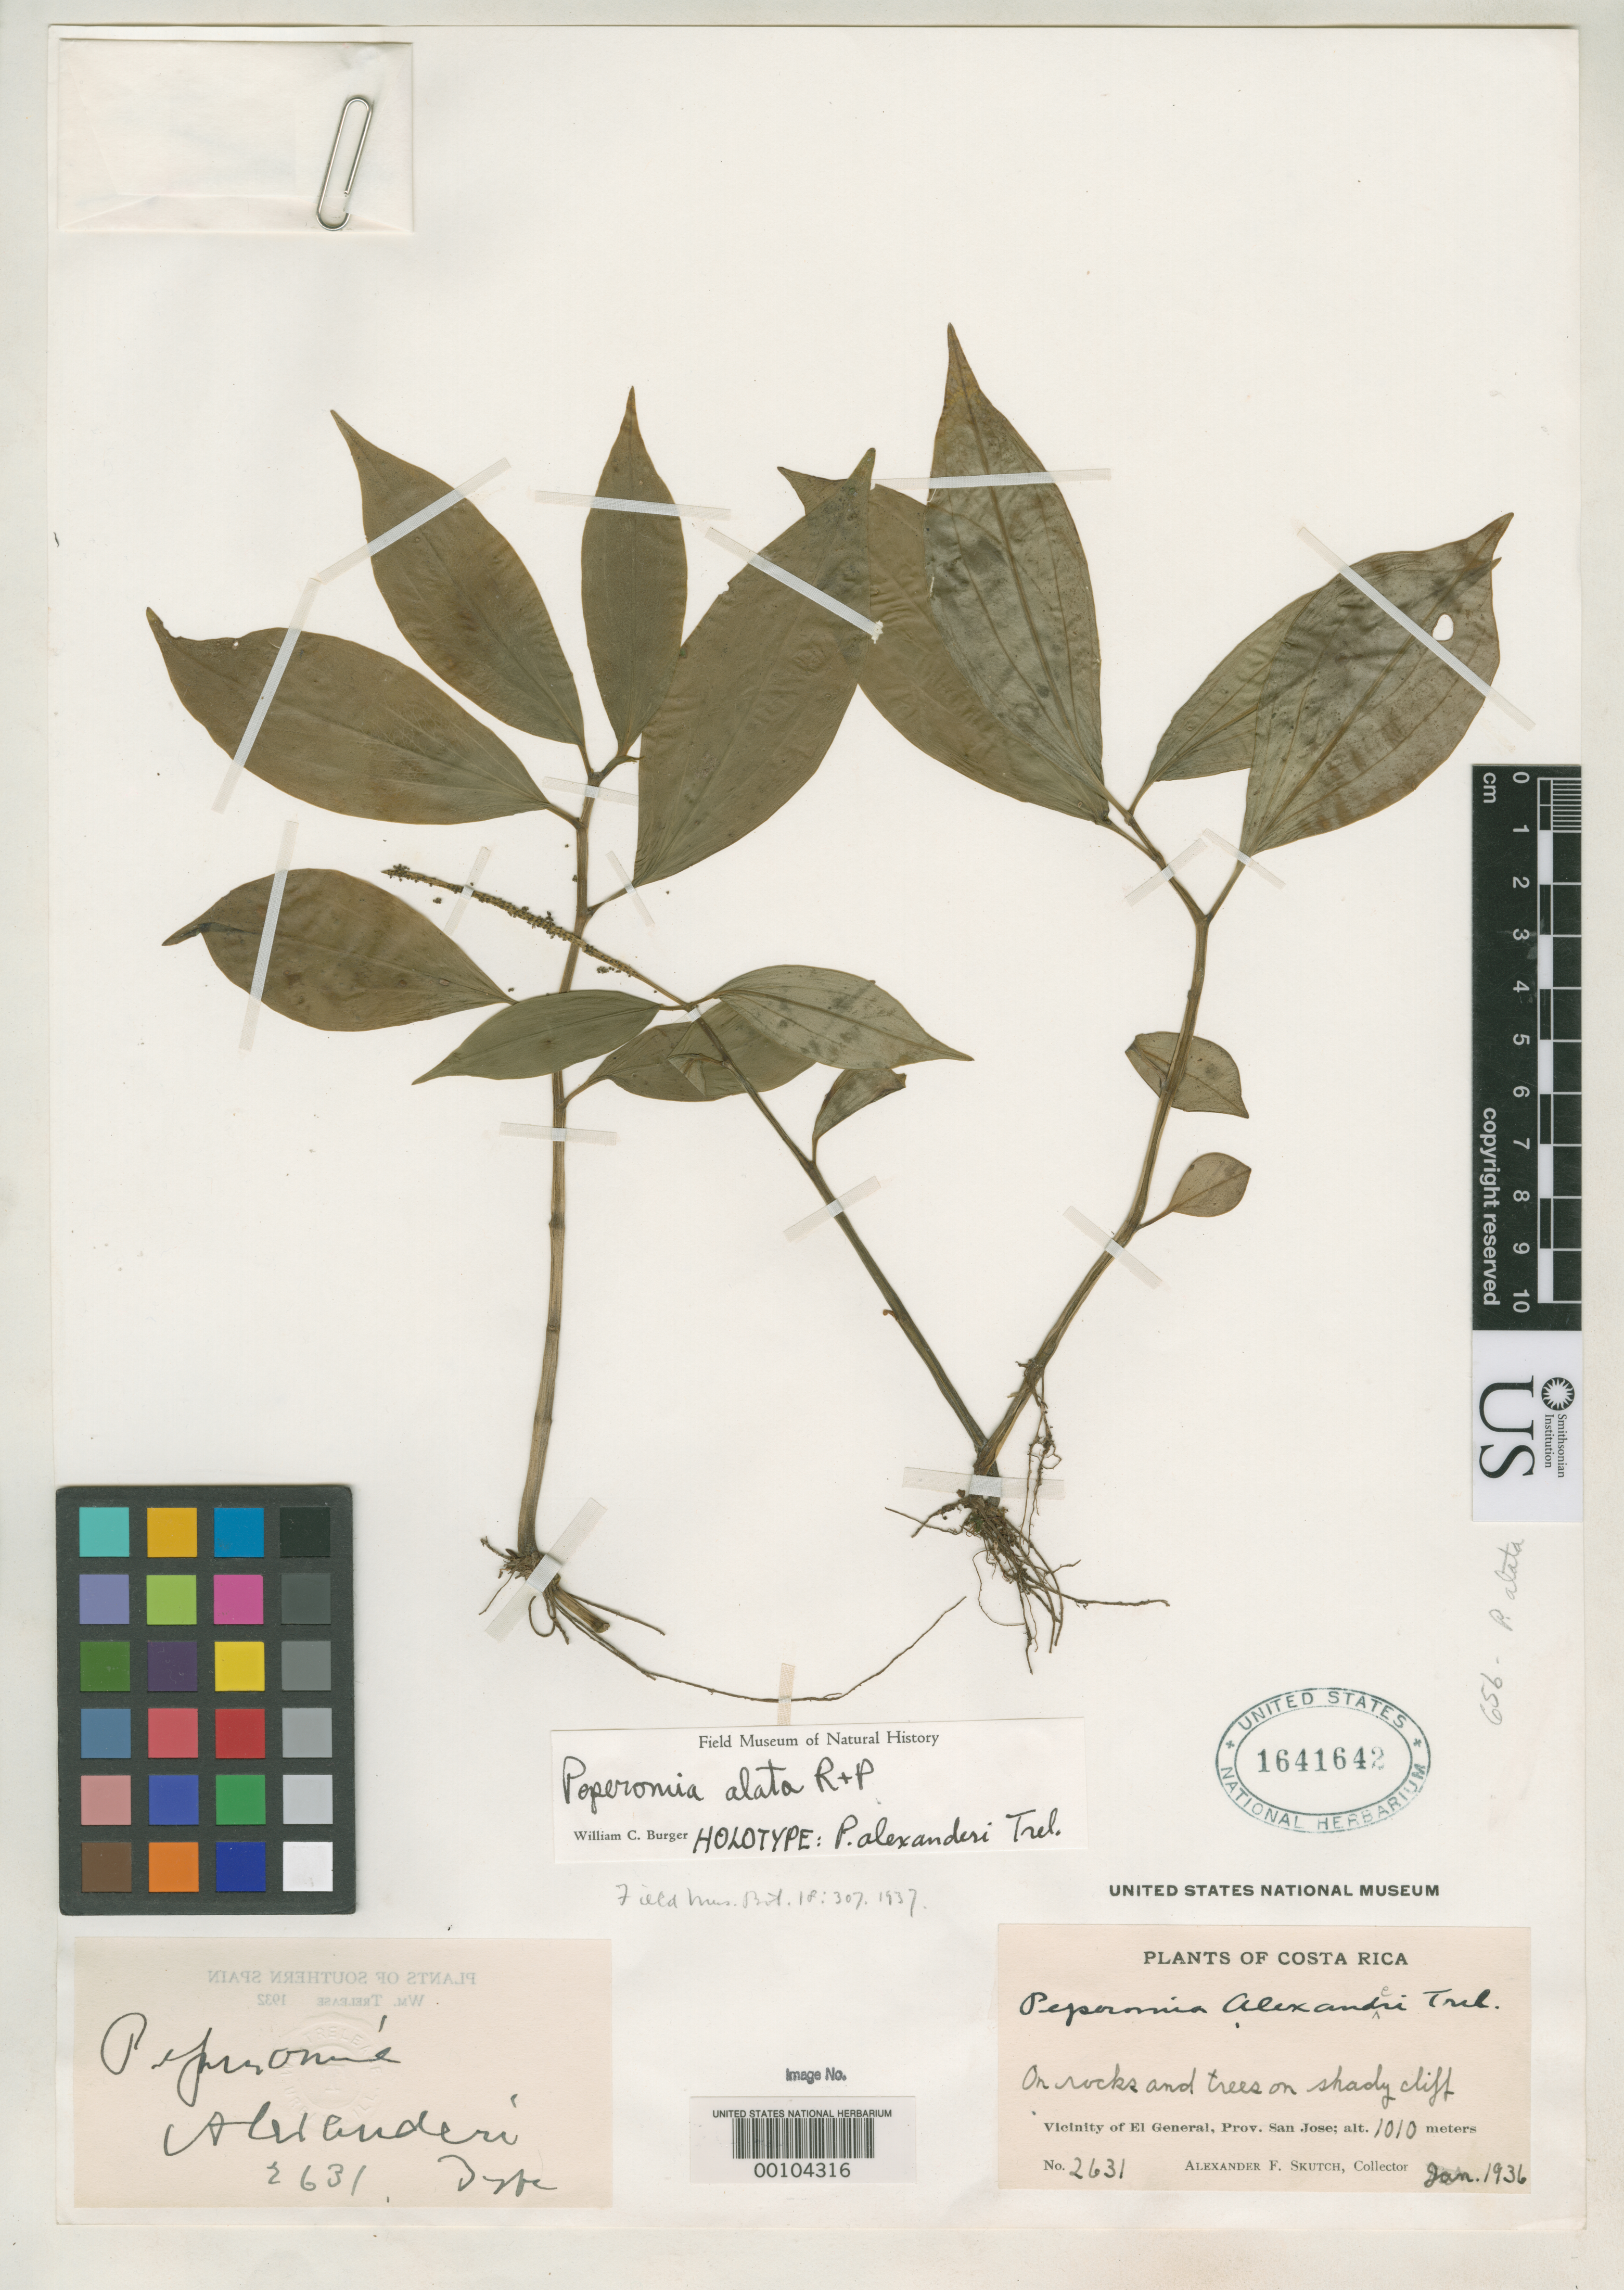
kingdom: Plantae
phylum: Tracheophyta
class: Magnoliopsida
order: Piperales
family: Piperaceae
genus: Peperomia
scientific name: Peperomia alexanderi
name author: Trel. ex Standl.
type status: Holotype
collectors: A. F. Skutch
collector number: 2631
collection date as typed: Jan 1936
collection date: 1936-01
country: Costa Rica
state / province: San José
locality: El General vicinity.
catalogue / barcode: US 1641642